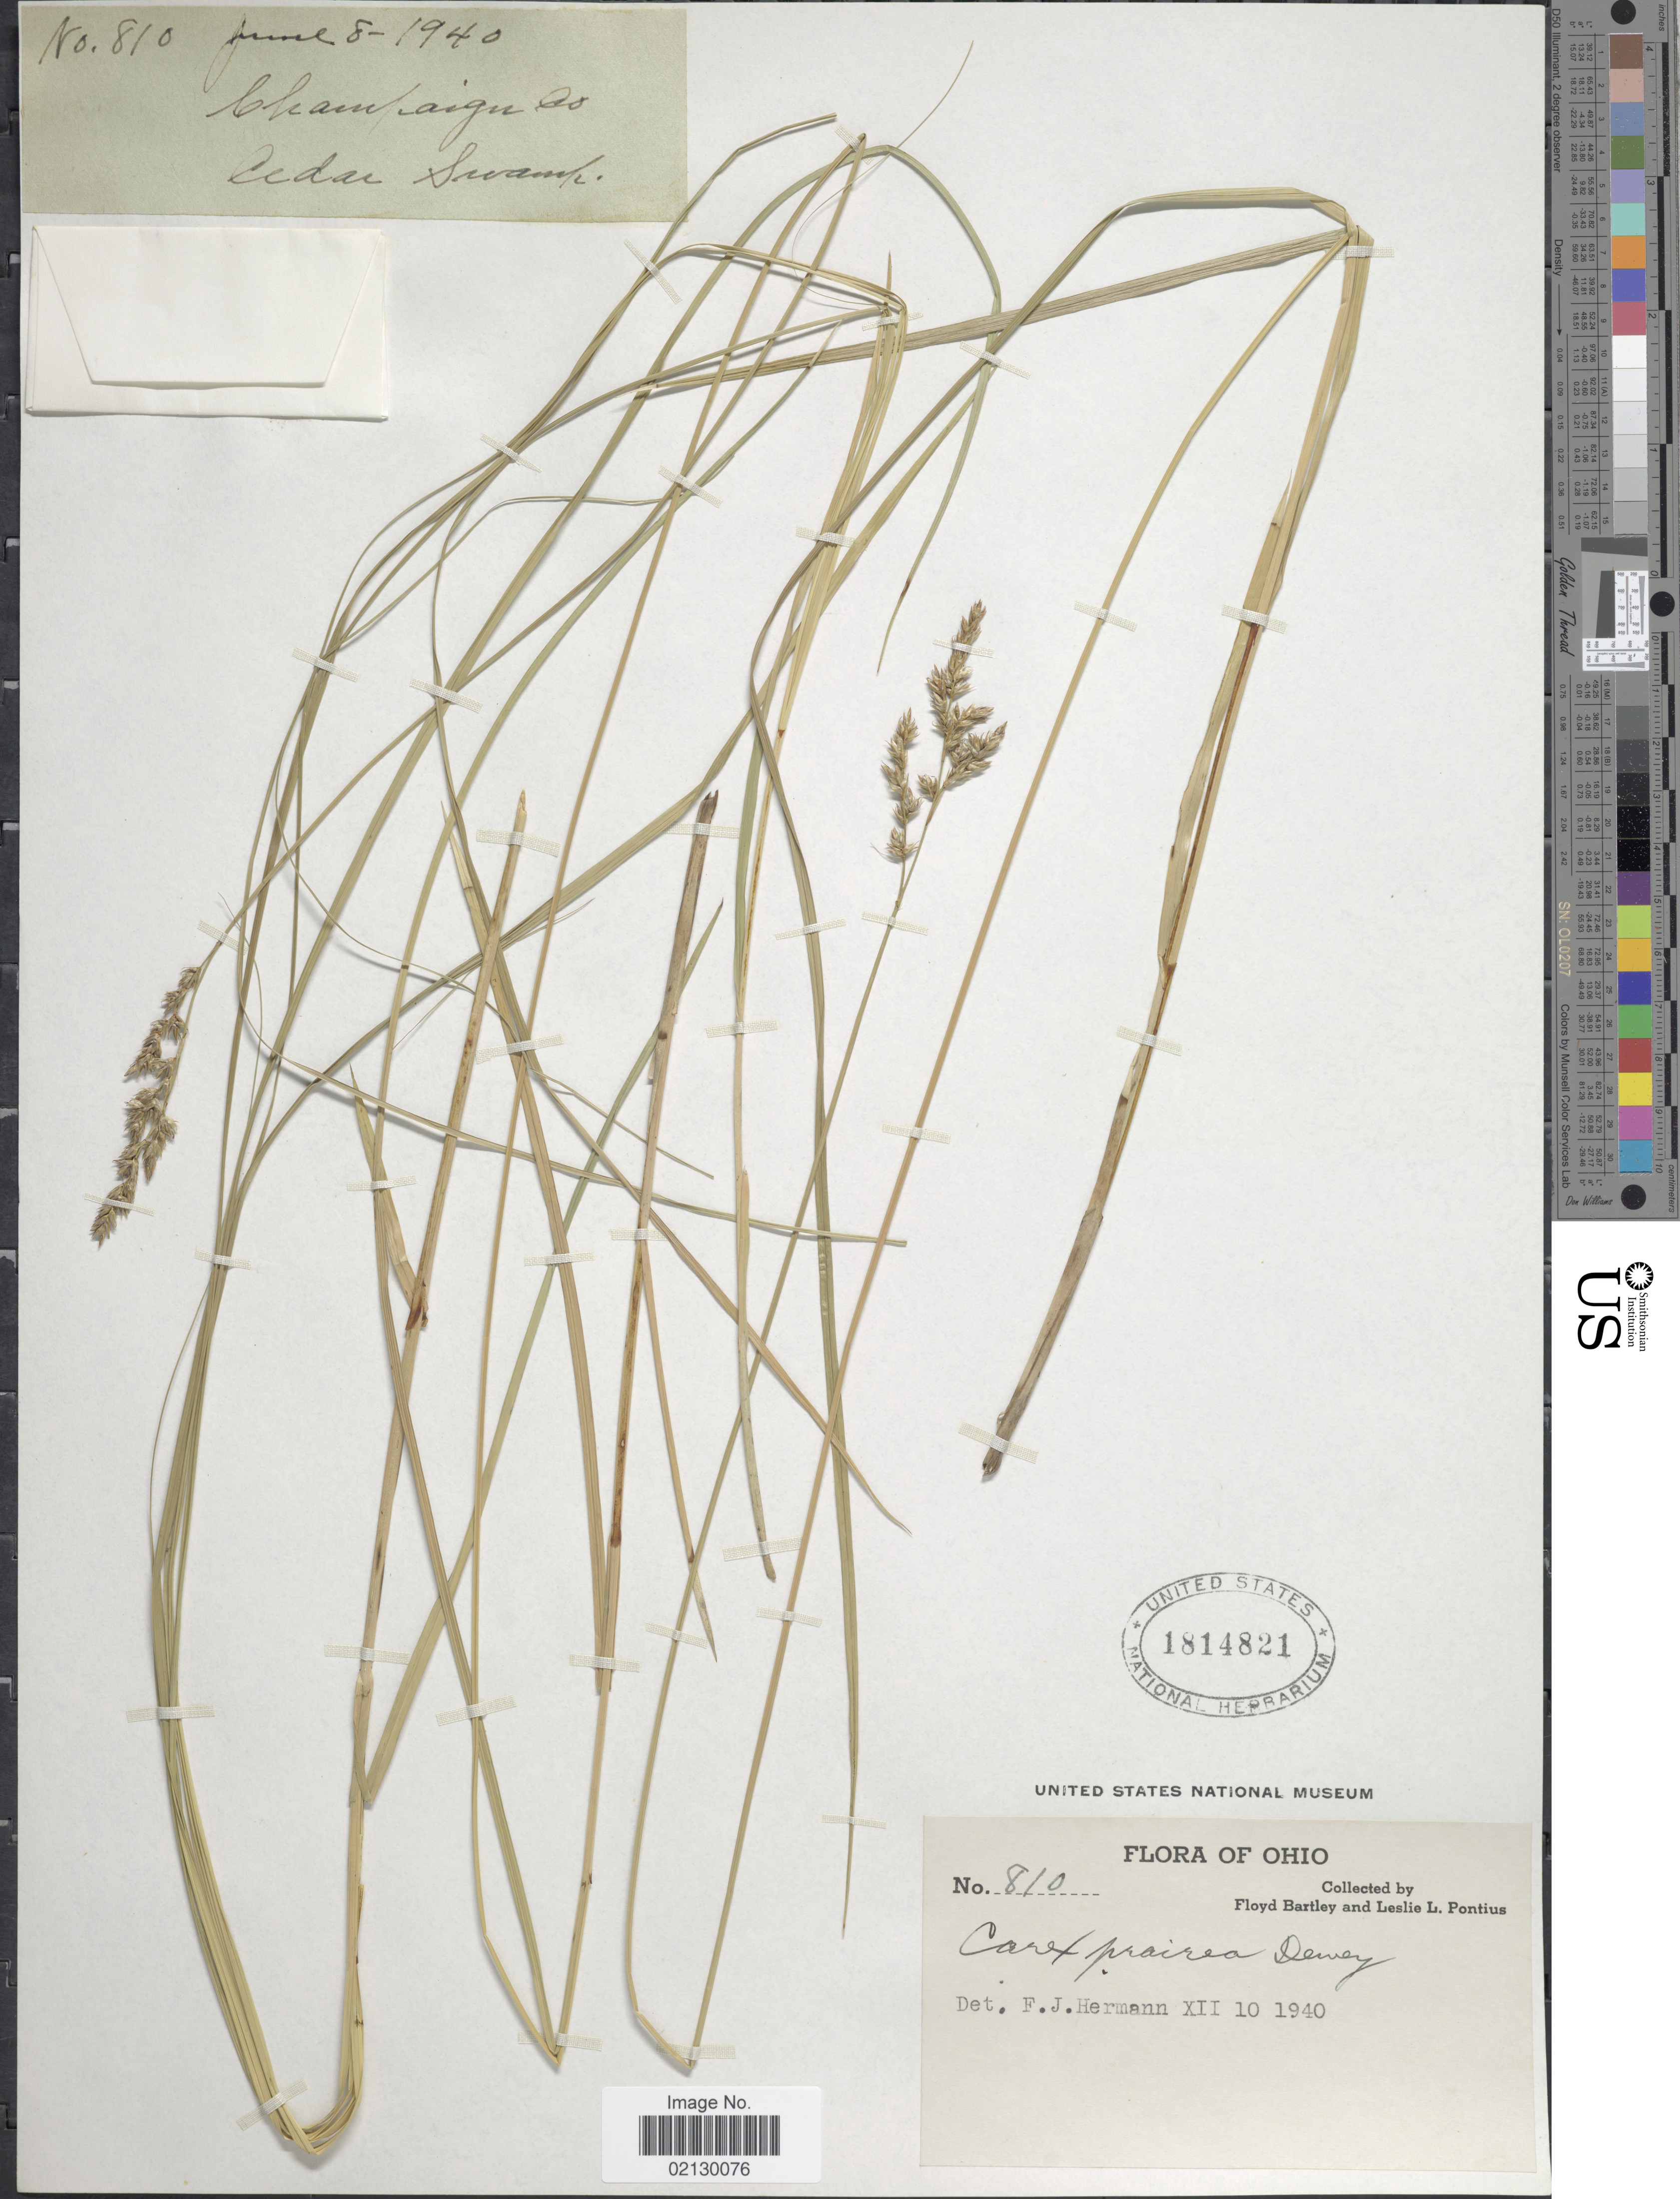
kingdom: Plantae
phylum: Tracheophyta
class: Liliopsida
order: Poales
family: Cyperaceae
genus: Carex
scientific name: Carex prairea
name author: Dewey ex Alph. Wood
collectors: F. Bartley & L. Pontius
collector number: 810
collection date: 1940-06-08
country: United States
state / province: Ohio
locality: Champaign Co. Cedar Swamp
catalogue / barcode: US 1814821